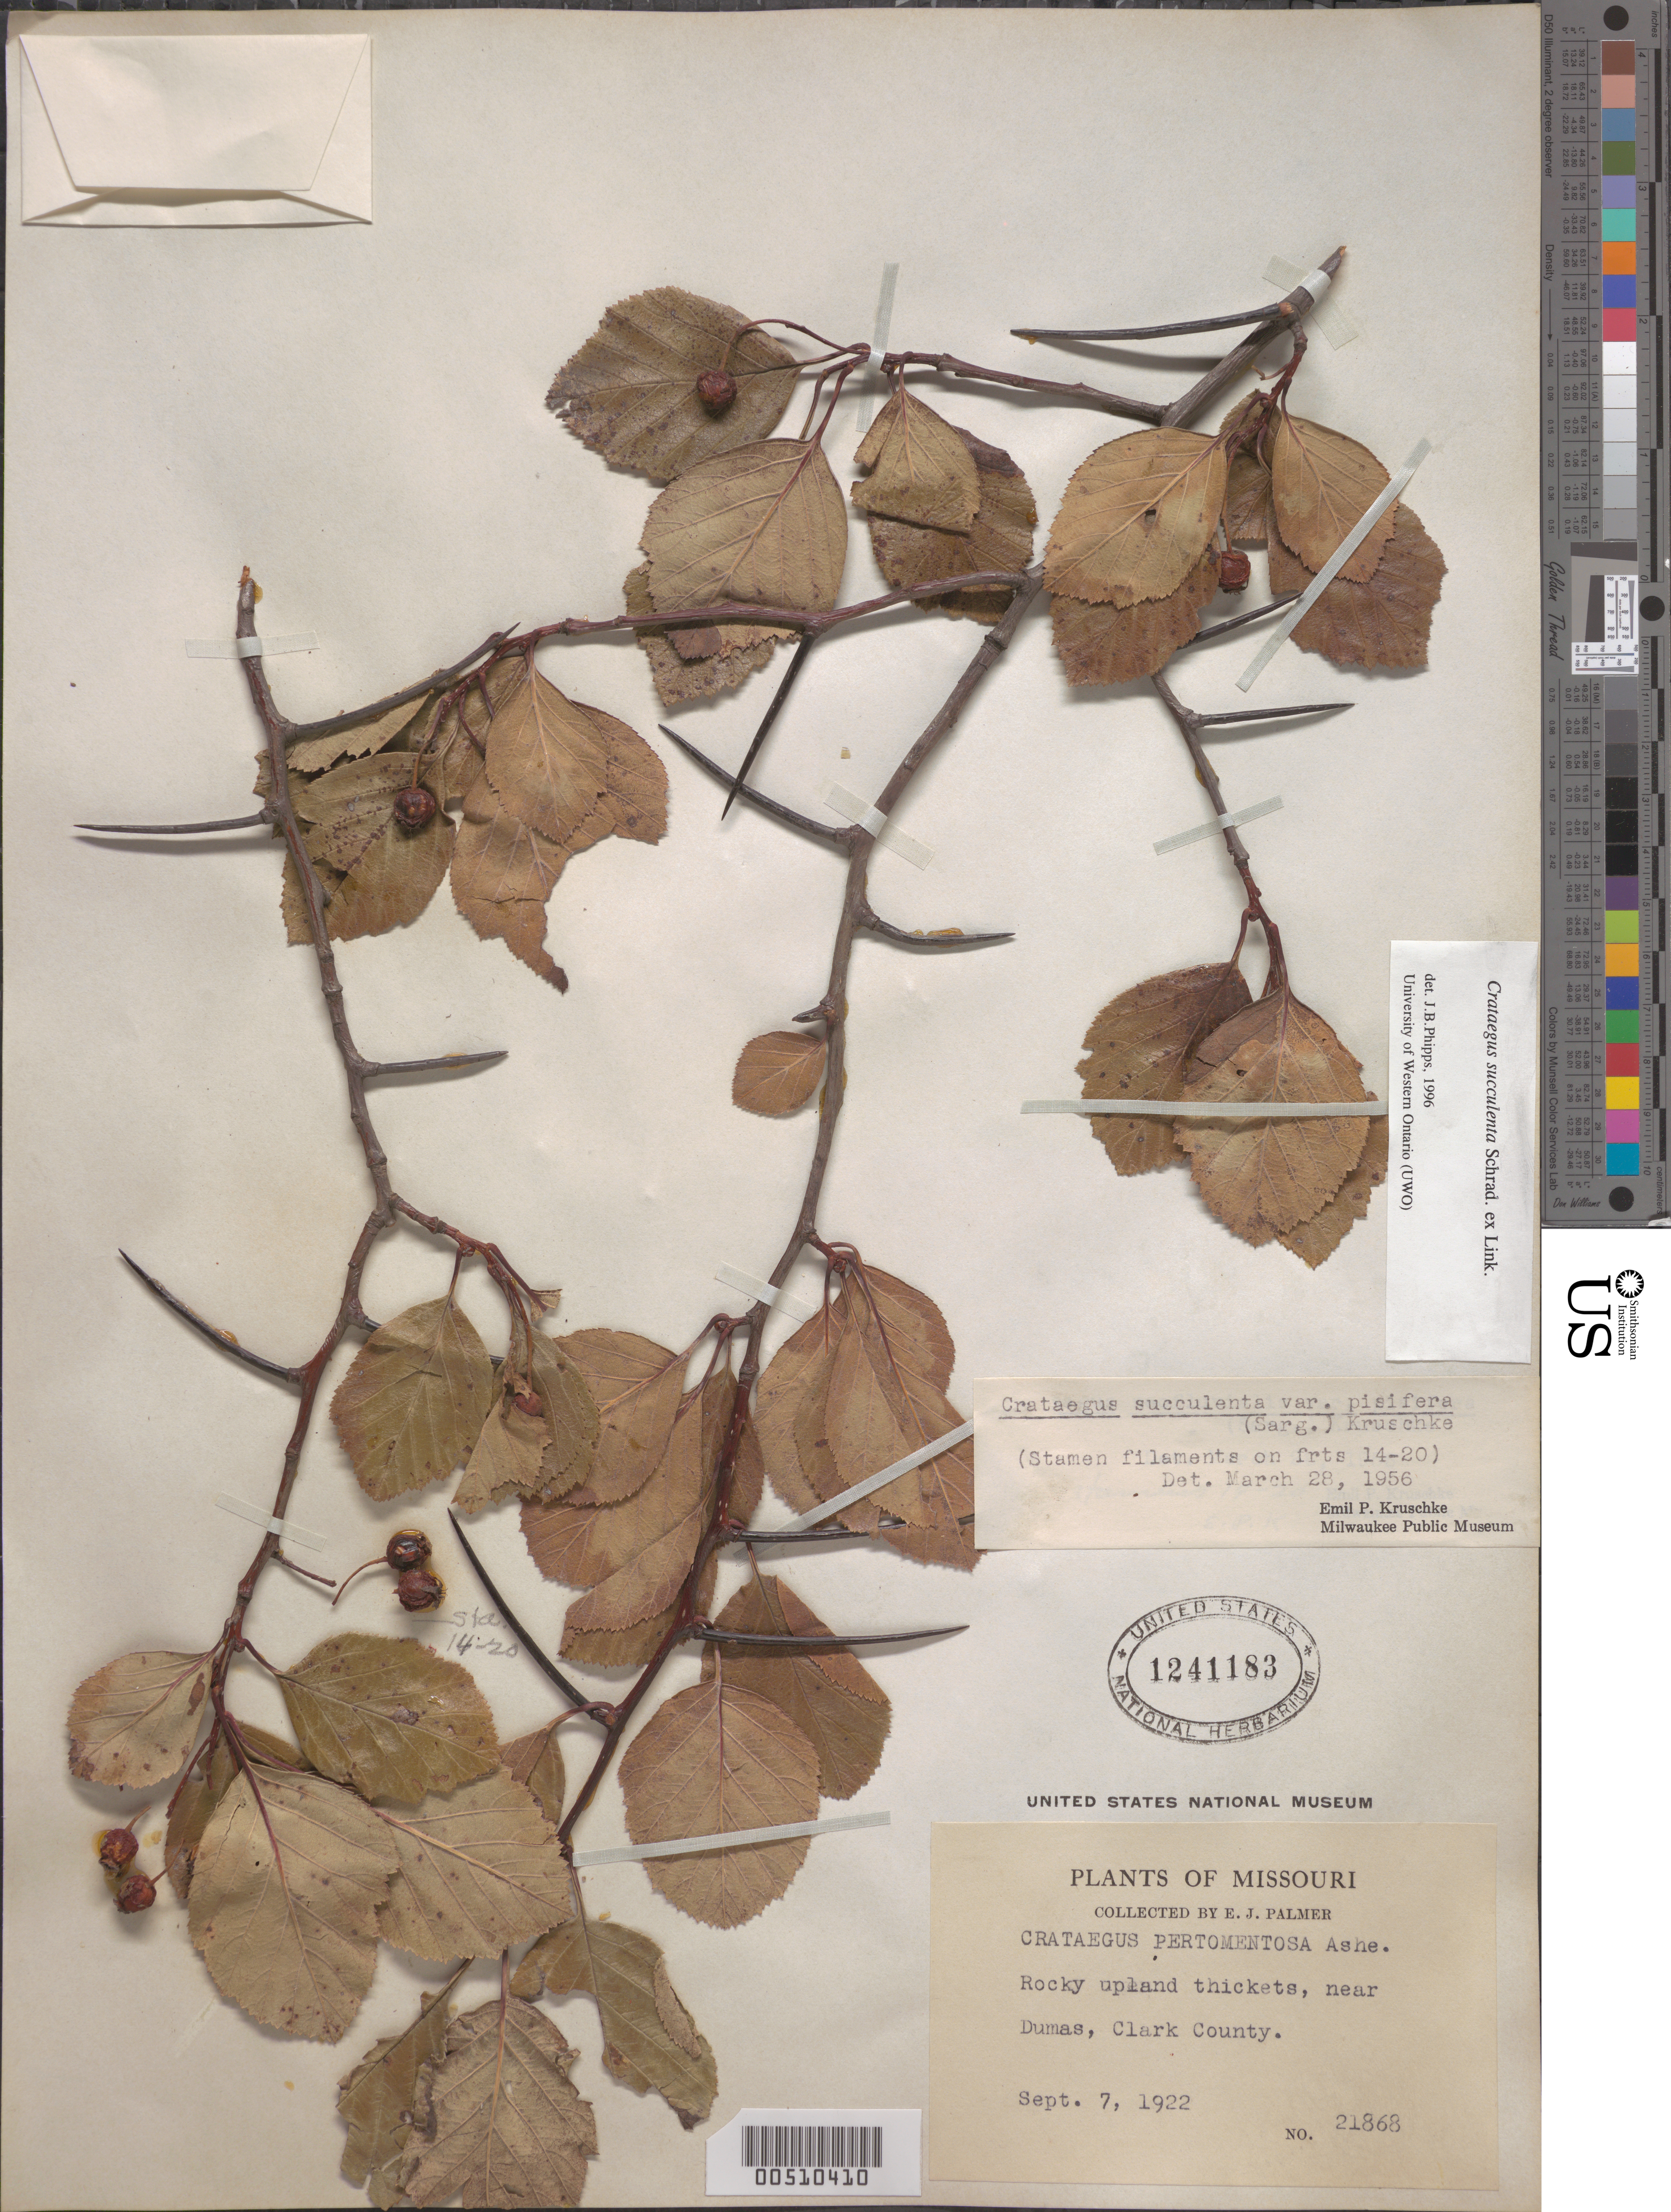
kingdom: Plantae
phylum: Tracheophyta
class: Magnoliopsida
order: Rosales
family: Rosaceae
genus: Crataegus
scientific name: Crataegus succulenta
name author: Schrad. ex Link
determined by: Phipps, James B., (UWO), University of Western Ontario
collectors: E. J. Palmer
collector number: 21868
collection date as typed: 07 Sep 1922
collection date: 1922-09-07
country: United States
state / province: Missouri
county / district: Clark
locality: Near Dumas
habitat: Rocky upland thickets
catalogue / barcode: US 1241183